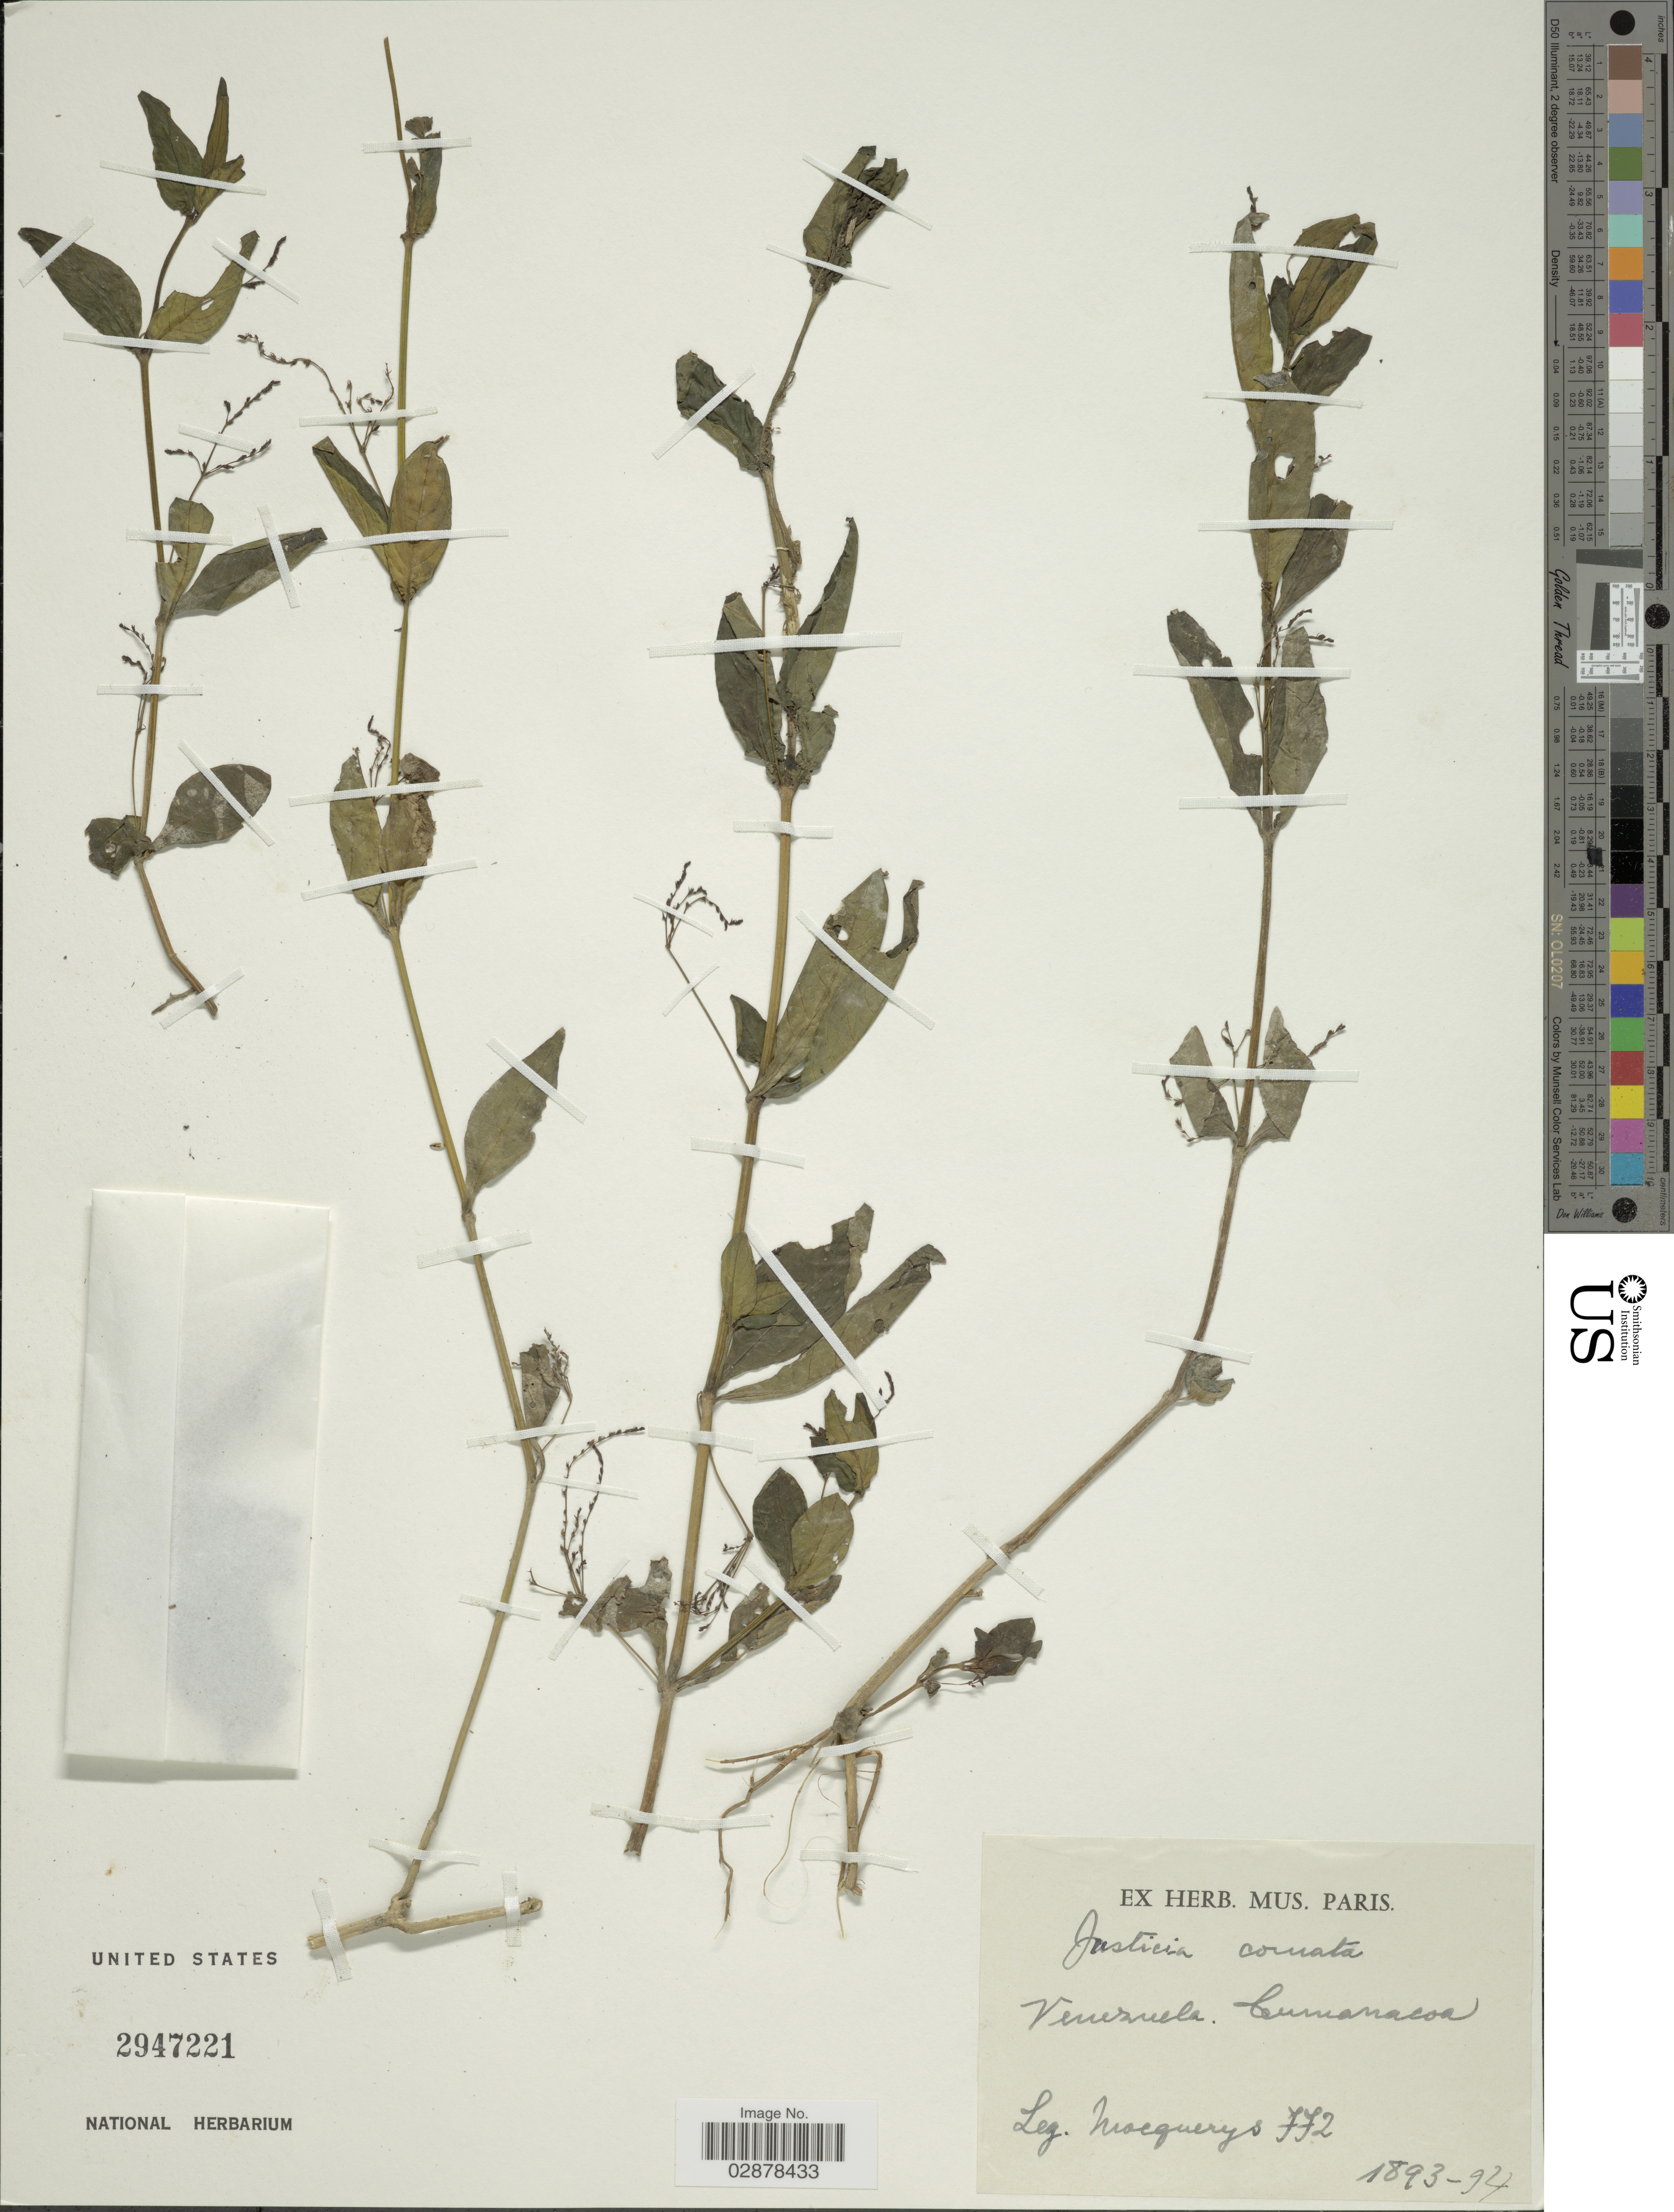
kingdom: Plantae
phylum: Tracheophyta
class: Magnoliopsida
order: Lamiales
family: Acanthaceae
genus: Justicia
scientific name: Justicia comata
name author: (L.) Lam.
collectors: A. Mocquerys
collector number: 772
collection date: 1893/1894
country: Venezuela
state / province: Sucre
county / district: Montes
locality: Cumanacoa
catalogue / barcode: US 2947221